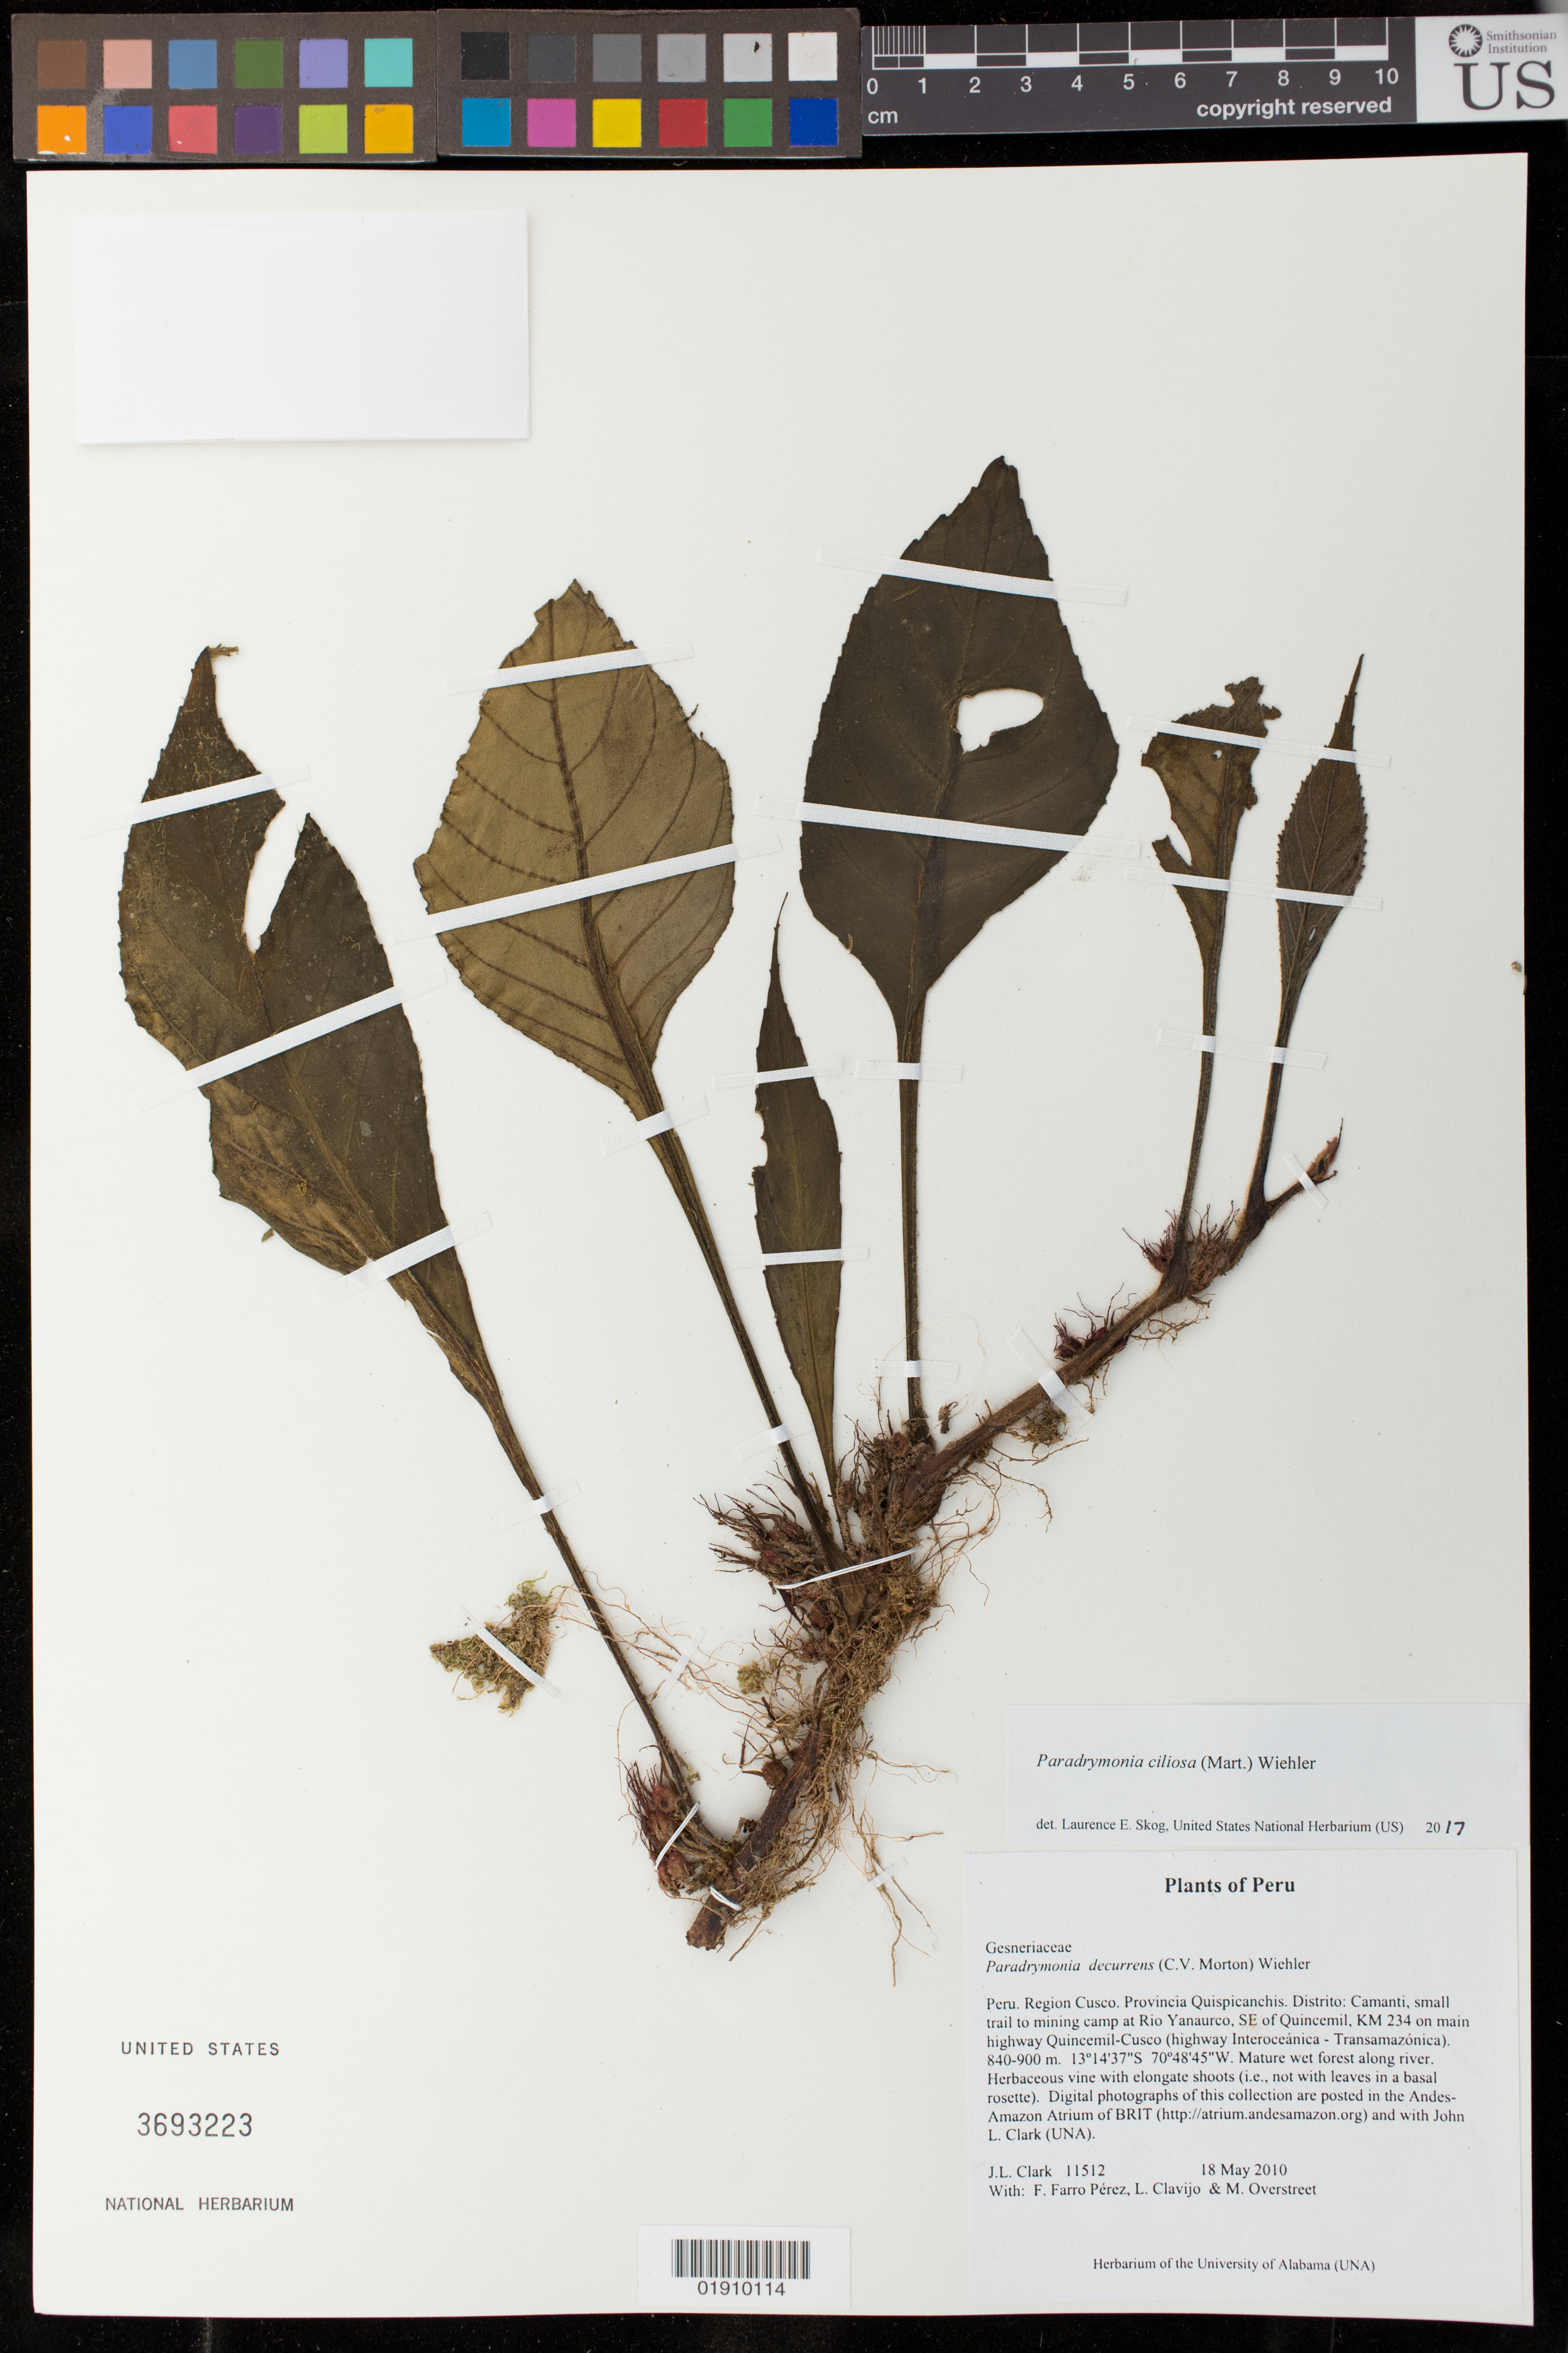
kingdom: Plantae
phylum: Tracheophyta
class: Magnoliopsida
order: Lamiales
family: Gesneriaceae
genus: Paradrymonia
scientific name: Paradrymonia ciliosa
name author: (Mart.) Wiehler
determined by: Skog, Laurence E.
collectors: J. L. Clark, F. Farro Pérez, L. Clavijo & M. Overstreet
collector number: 11512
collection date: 2010-05-18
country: Peru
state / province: Cusco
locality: Provincia Quispicanchis. Distrito: Camanti, small trail to mining camp at Rio Yanaurco, SE of Quincemil, KM 234 on main highway Quincemil-Cusco (highway Interoceánica - Transamazónica).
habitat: Mature wet forest along river.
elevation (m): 840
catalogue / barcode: US 3693223